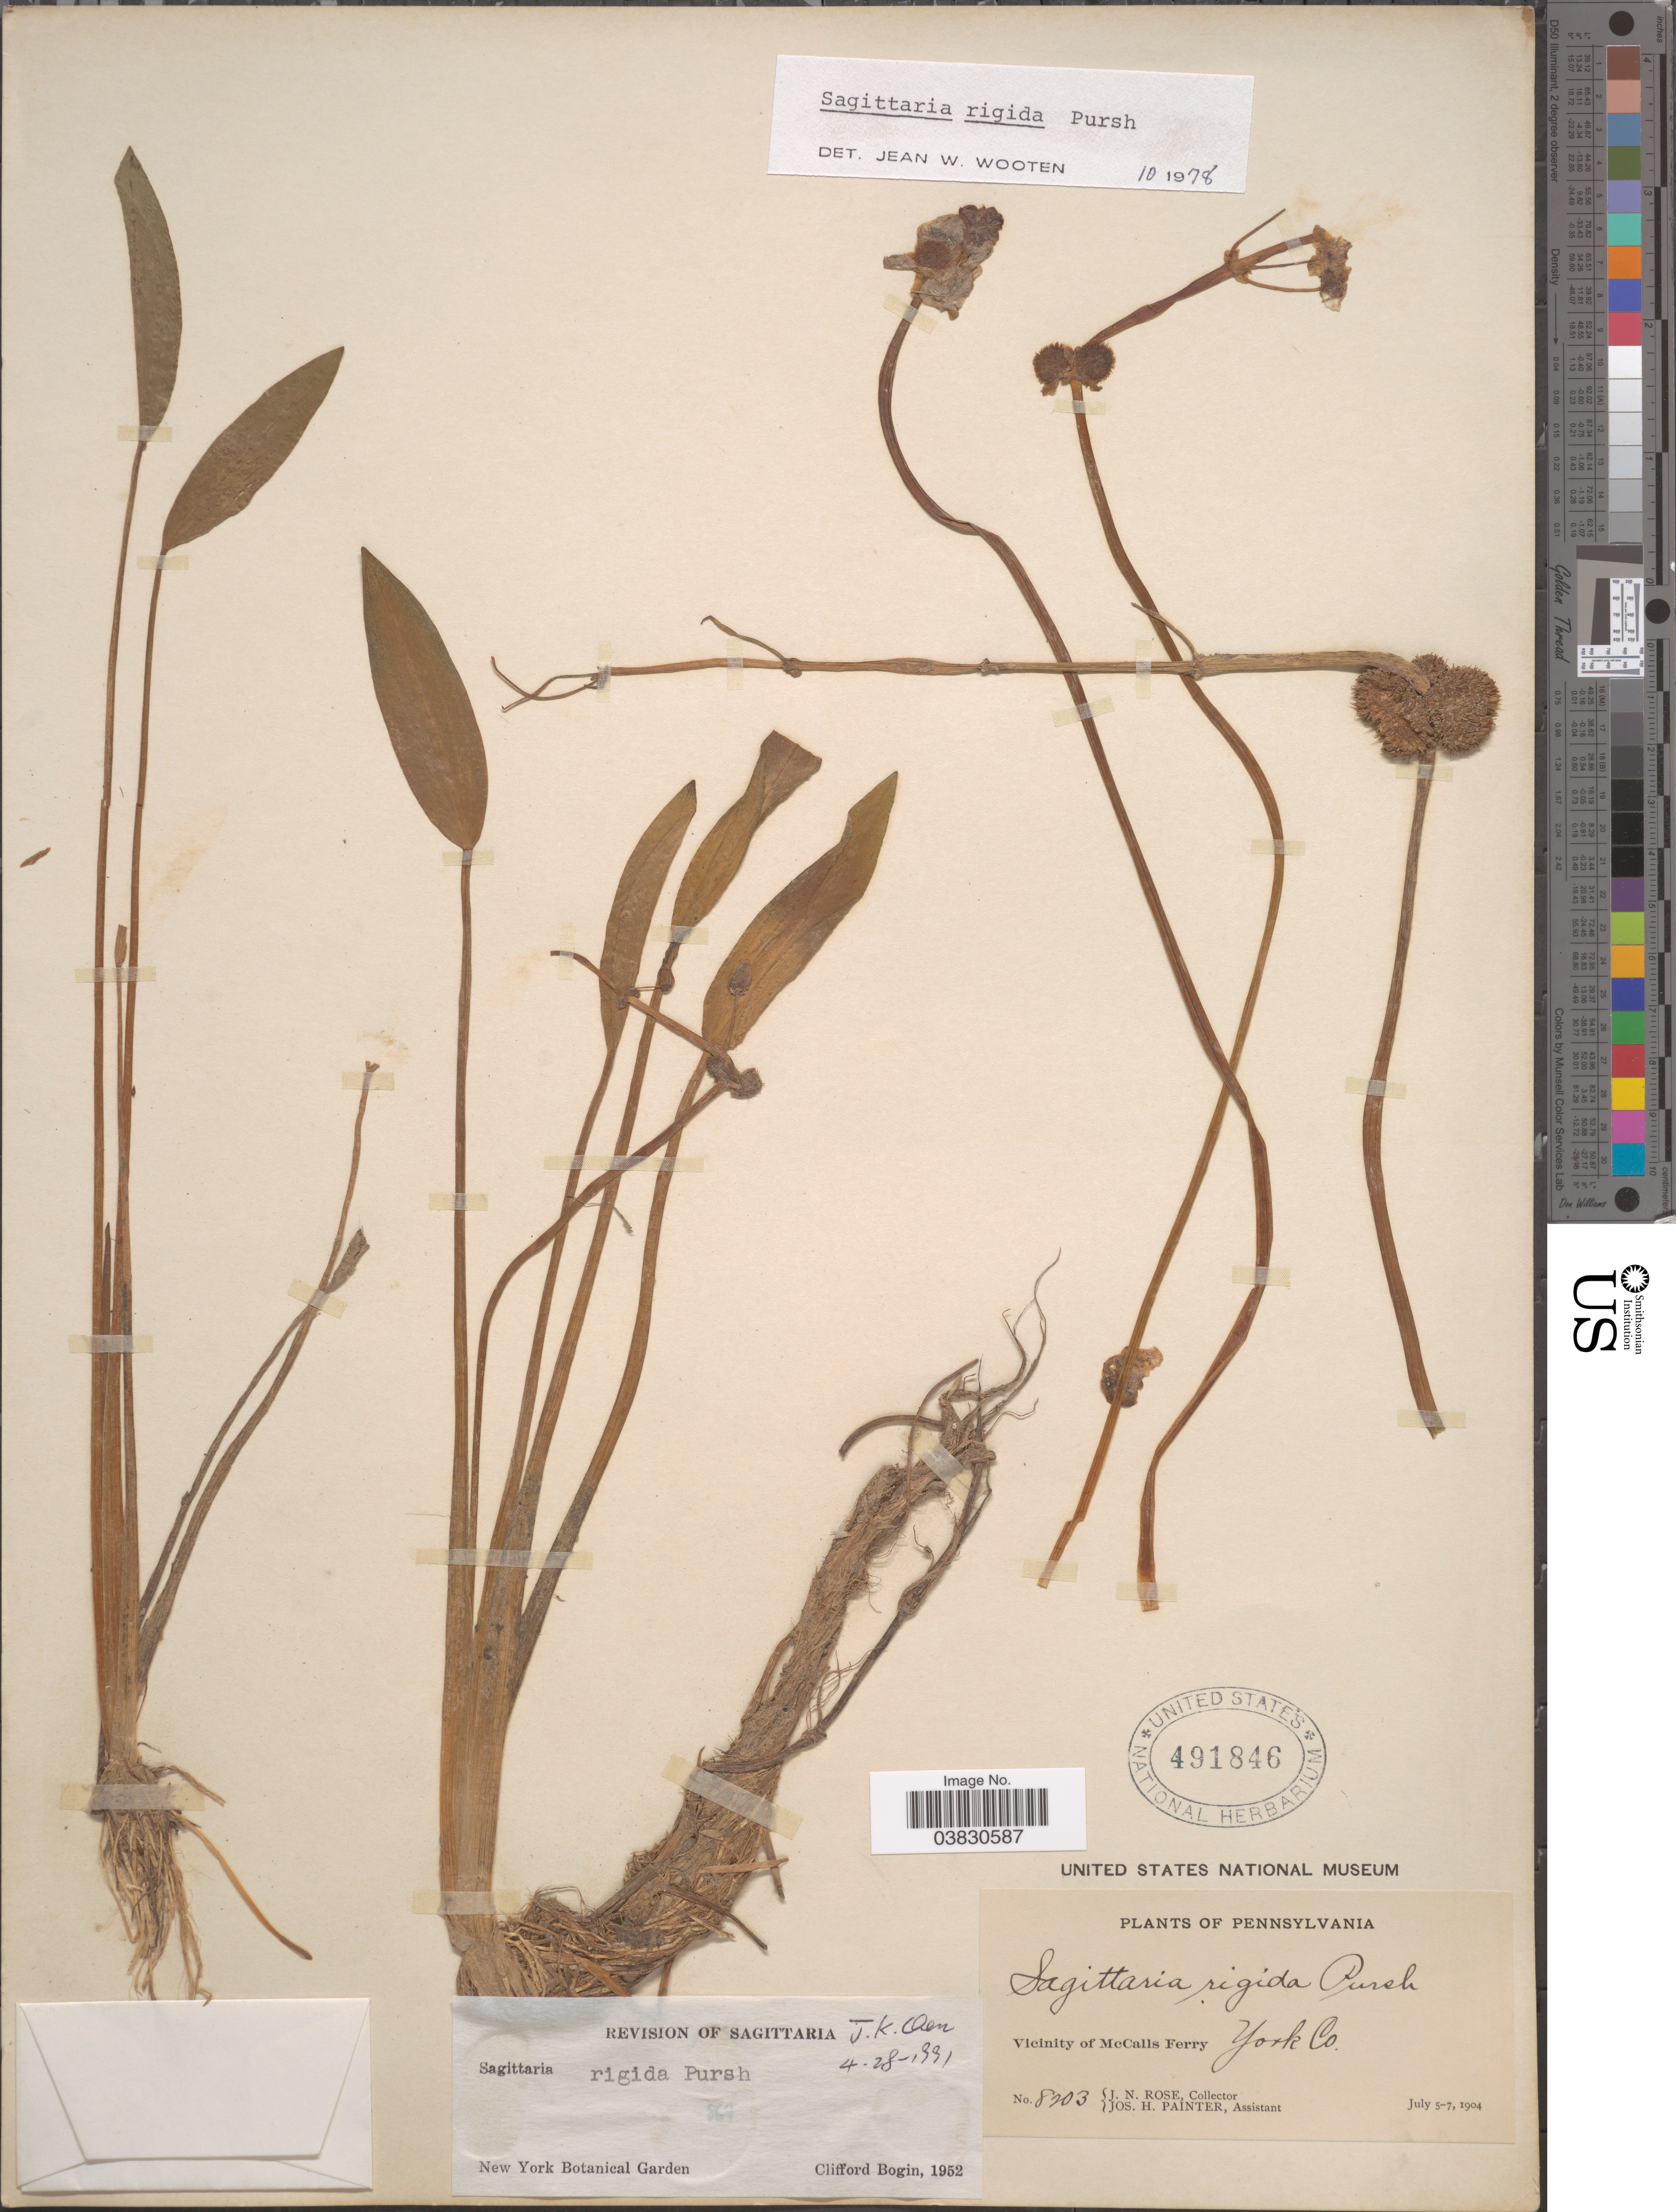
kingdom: Plantae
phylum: Tracheophyta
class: Liliopsida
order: Alismatales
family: Alismataceae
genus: Sagittaria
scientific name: Sagittaria rigida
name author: Pursh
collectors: J. N. Rose & J. H. Painter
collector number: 8203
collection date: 1904-07-05/1904-07-07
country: United States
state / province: Pennsylvania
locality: Vicinity of McCalls Ferry York Co.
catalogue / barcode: US 491846